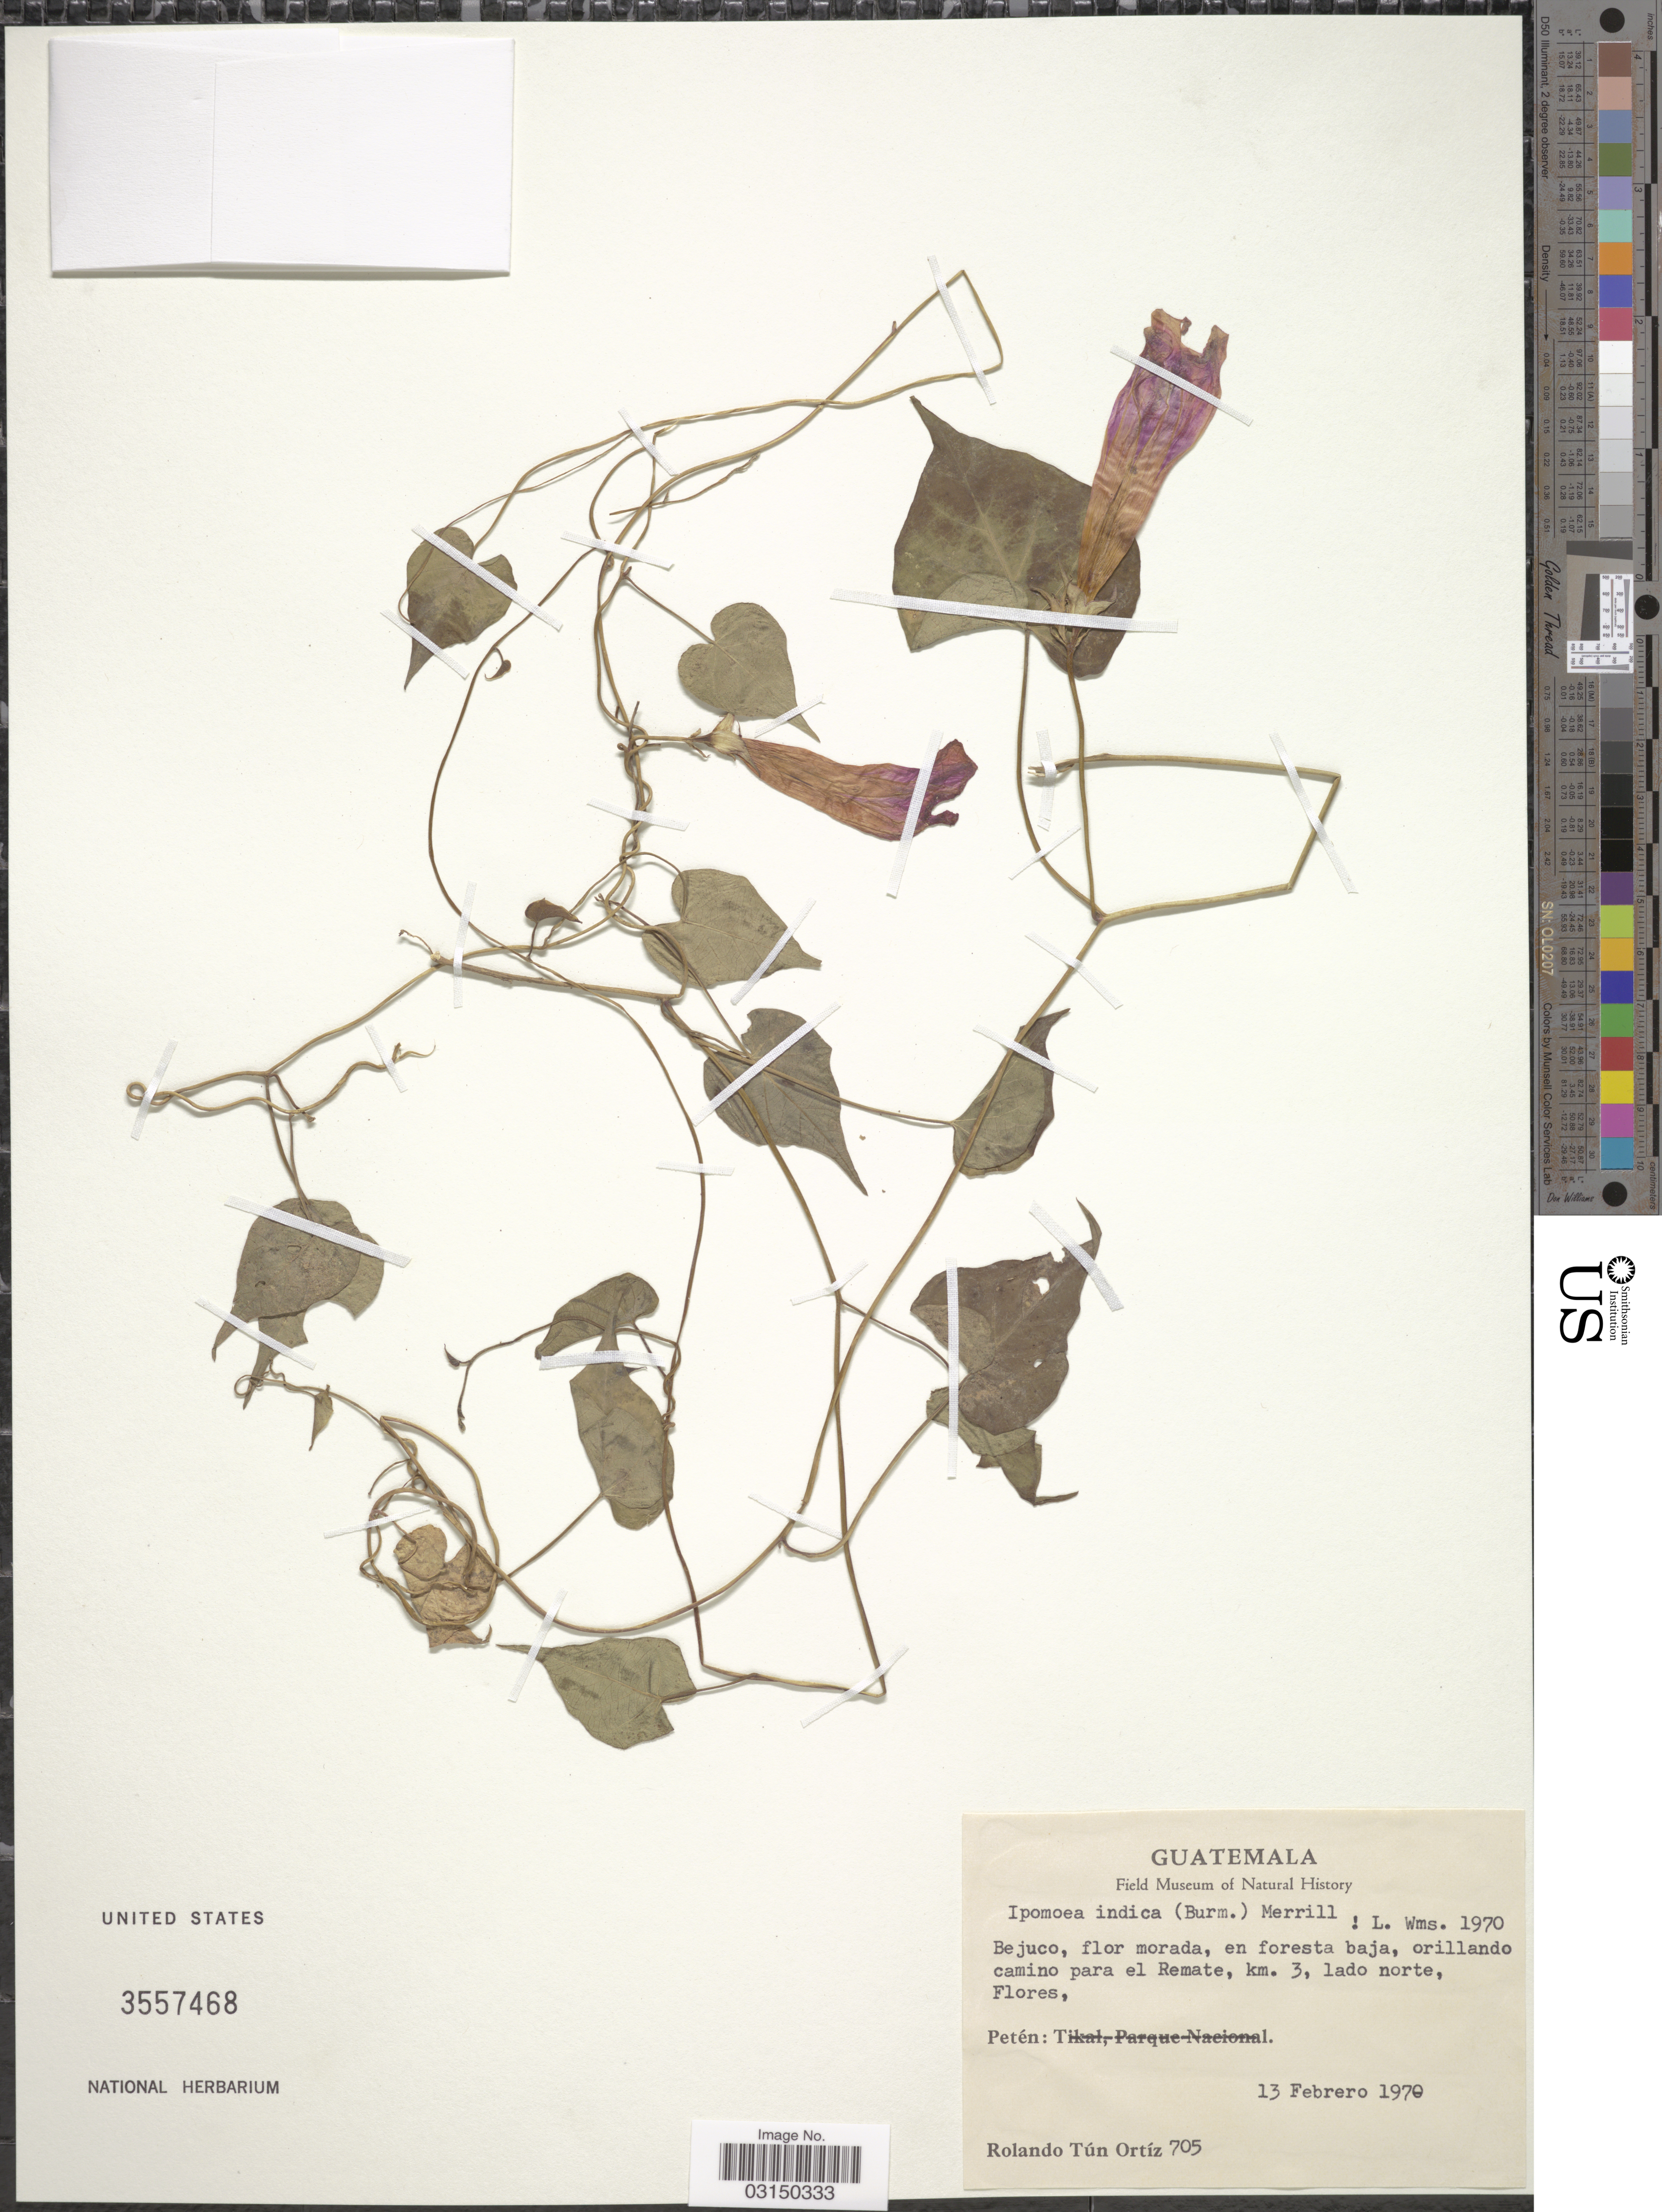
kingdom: Plantae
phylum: Tracheophyta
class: Magnoliopsida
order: Solanales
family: Convolvulaceae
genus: Ipomoea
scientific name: Ipomoea indica (Burm.) Merr. var. indica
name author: (Burm.) Merr.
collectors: R. T. Ortíz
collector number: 705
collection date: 1970-02-13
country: Guatemala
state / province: El Petén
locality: Orillando camino para el Remate, km. 3, lado norte, Flores, Petén.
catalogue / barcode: US 3557468